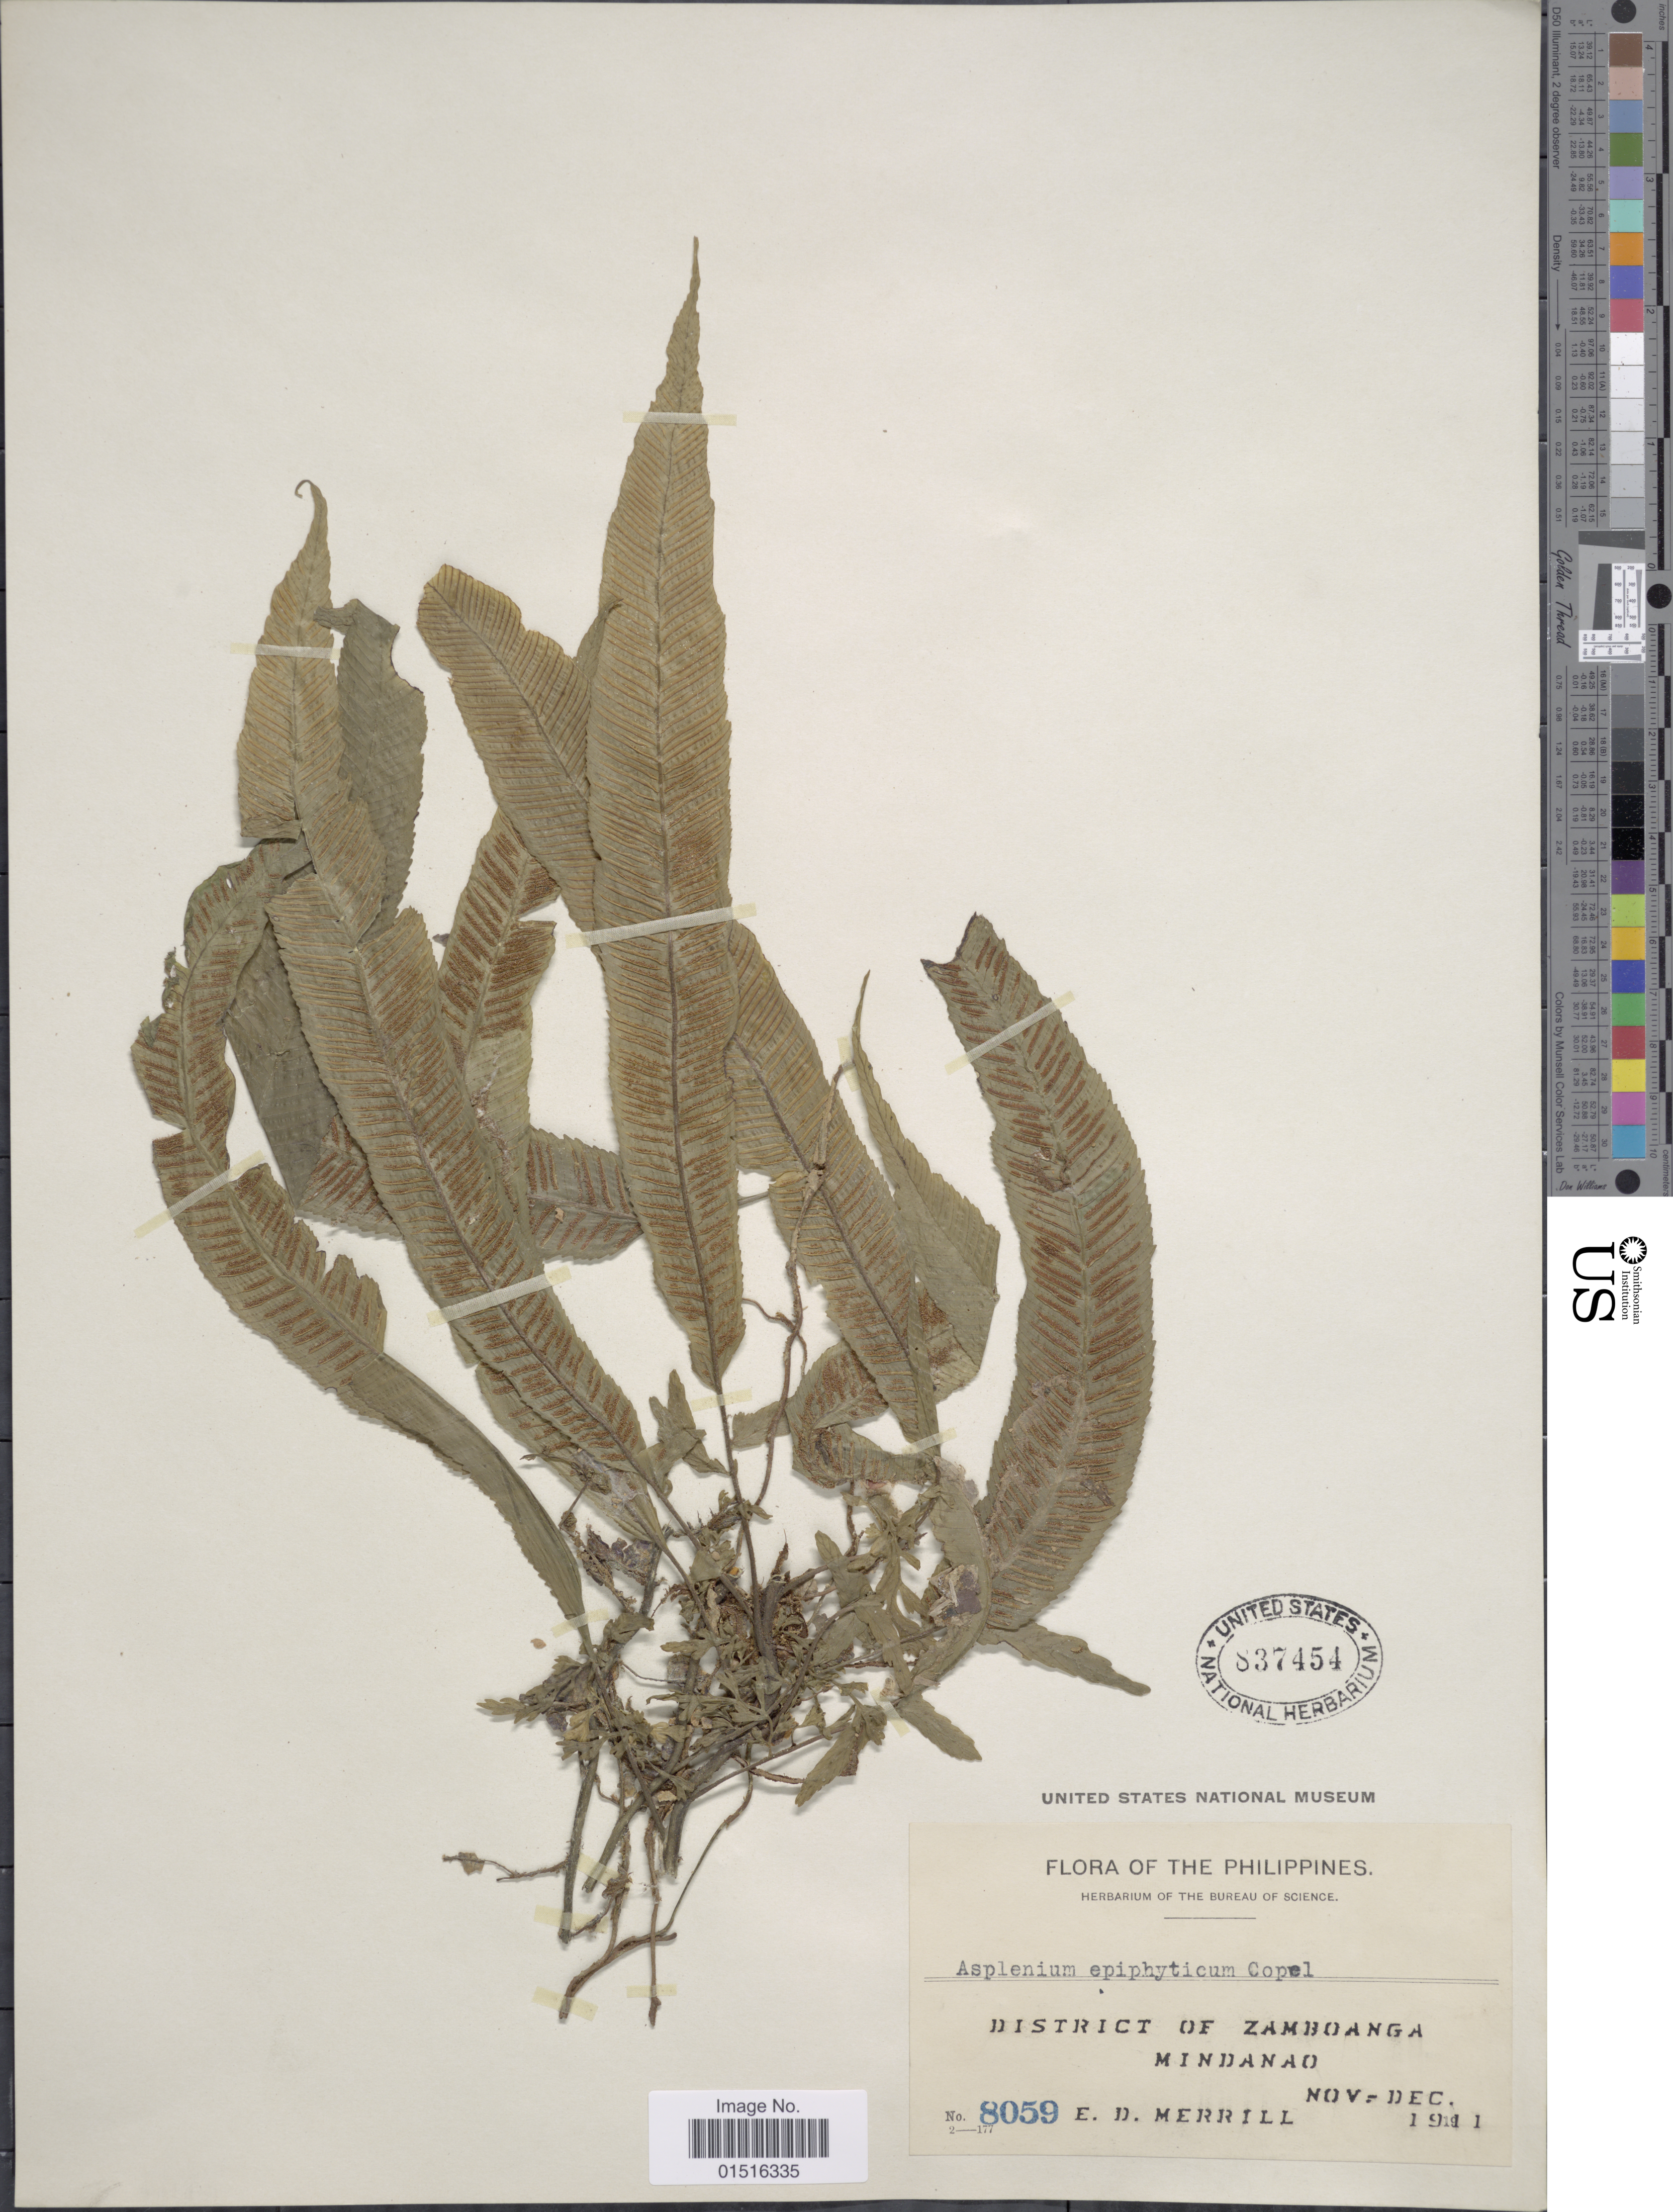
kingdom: Plantae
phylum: Tracheophyta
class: Polypodiopsida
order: Polypodiales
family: Aspleniaceae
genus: Asplenium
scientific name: Asplenium epiphyticum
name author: Copel.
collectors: E. D. Merrill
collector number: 8059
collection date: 1911-11/1911-12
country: Philippines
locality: District of Zamboanga, Mindanao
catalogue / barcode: US 837454